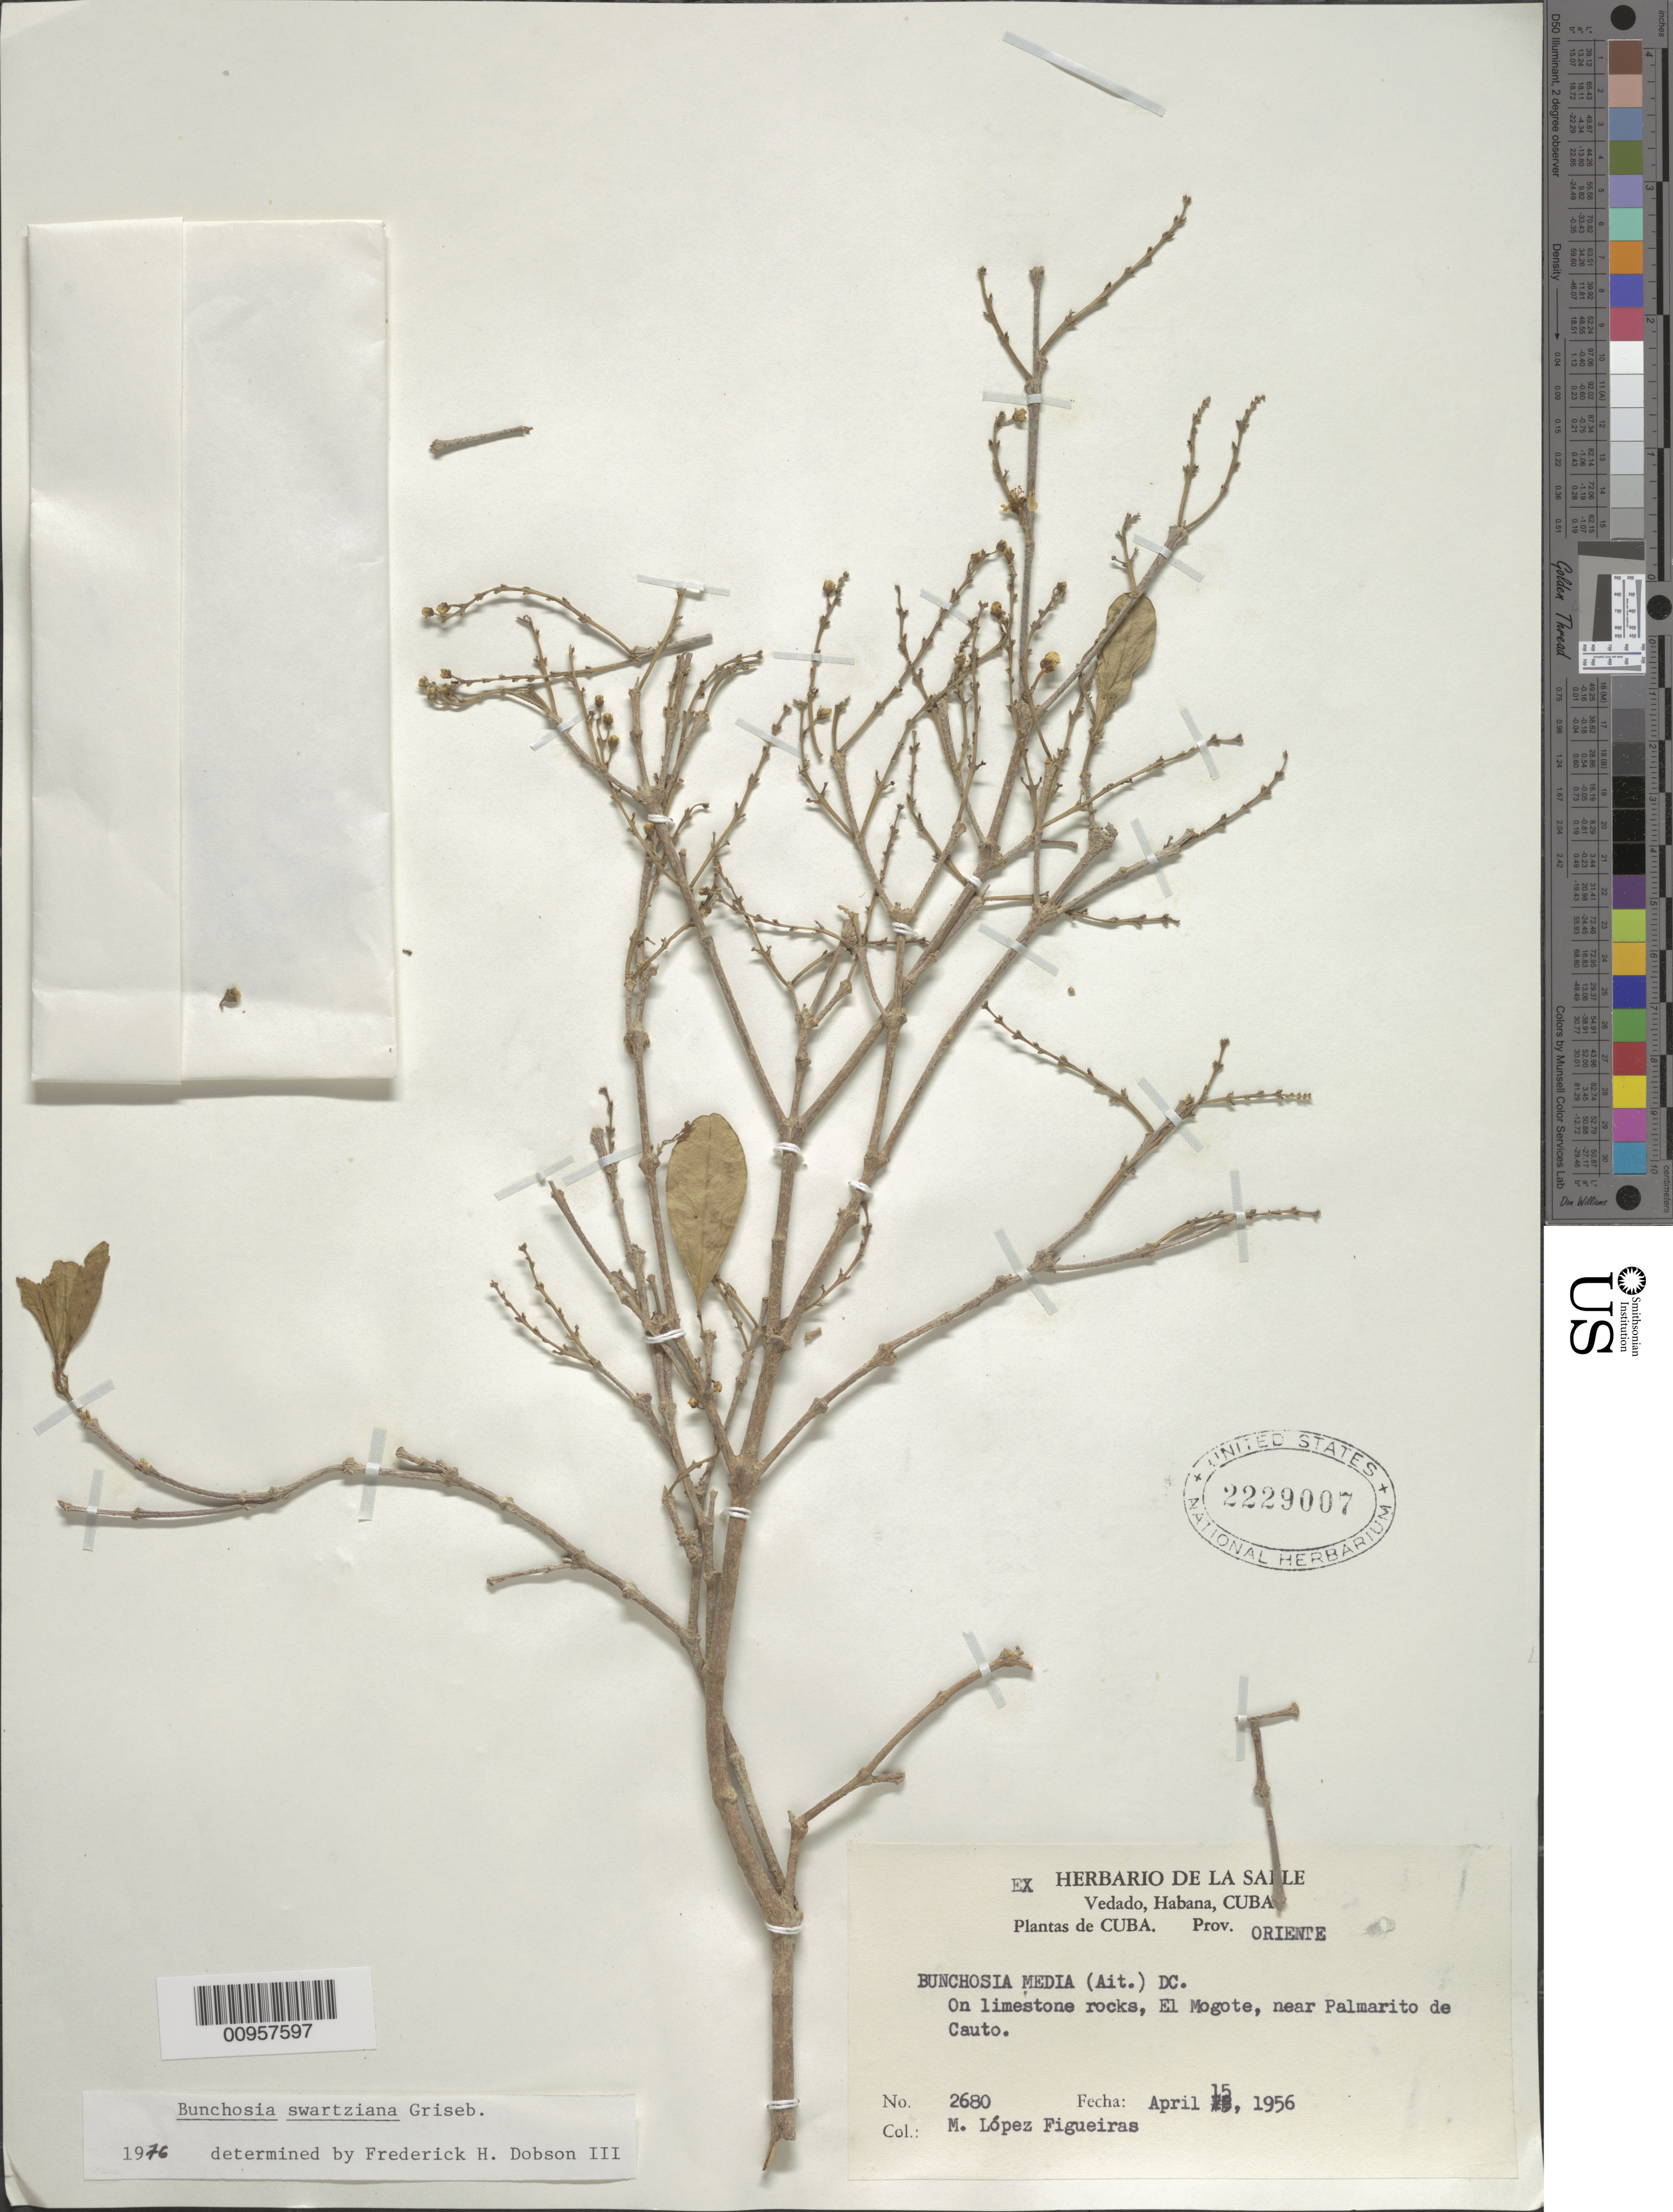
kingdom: Plantae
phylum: Tracheophyta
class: Magnoliopsida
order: Malpighiales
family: Malpighiaceae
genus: Bunchosia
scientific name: Bunchosia swartziana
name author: Griseb.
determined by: Dobson, F. H., III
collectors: M. López Figueiras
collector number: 2680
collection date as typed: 15 Apr 1956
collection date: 1956-04-15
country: Cuba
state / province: Oriente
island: Cuba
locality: El Mogote, near Palmarito de Cauto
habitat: On limestone rocks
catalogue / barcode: US 2229007